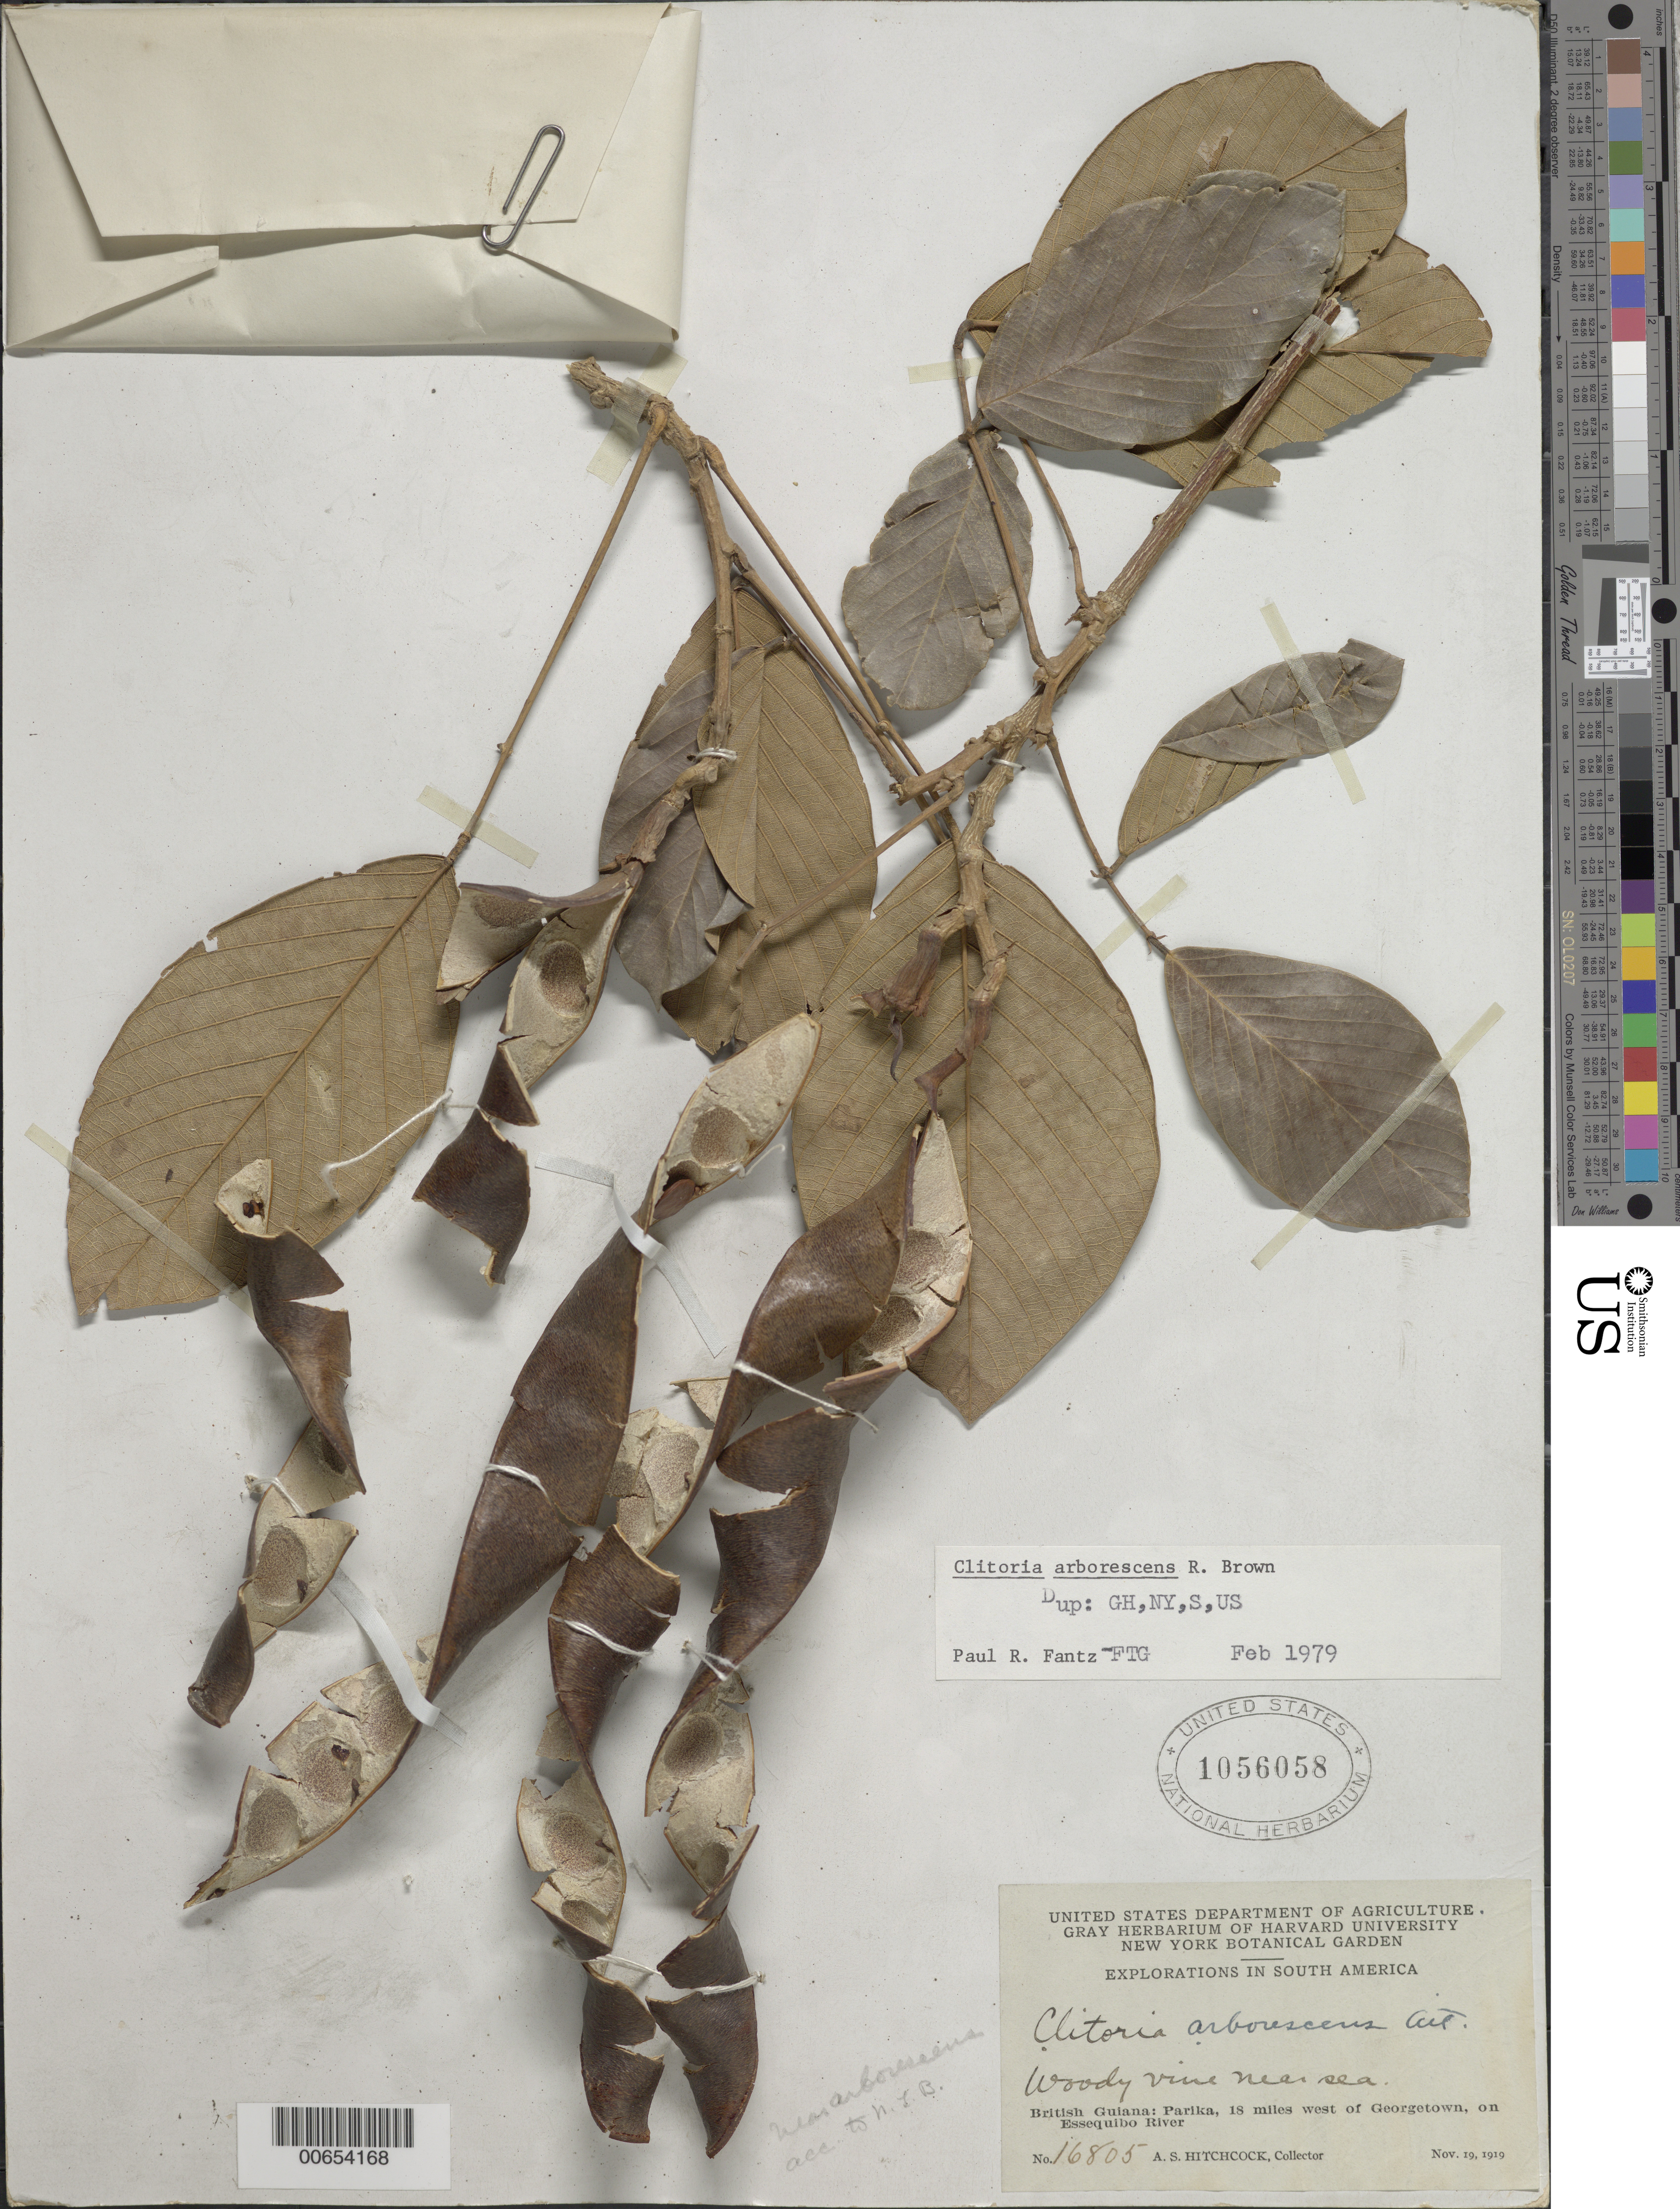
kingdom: Plantae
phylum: Tracheophyta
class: Magnoliopsida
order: Fabales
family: Fabaceae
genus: Clitoria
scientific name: Clitoria arborescens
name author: R. Br.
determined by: Fantz, P. R., (FLAS), University of Florida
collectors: A. S. Hitchcock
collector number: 16805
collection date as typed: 19-Nov-19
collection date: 1919-11-19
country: Guyana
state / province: Essequibo Isl-W. Demerara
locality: Parika, 18 mi. W of Georgetown, on Essequibo R.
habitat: Near sea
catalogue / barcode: US 1056058